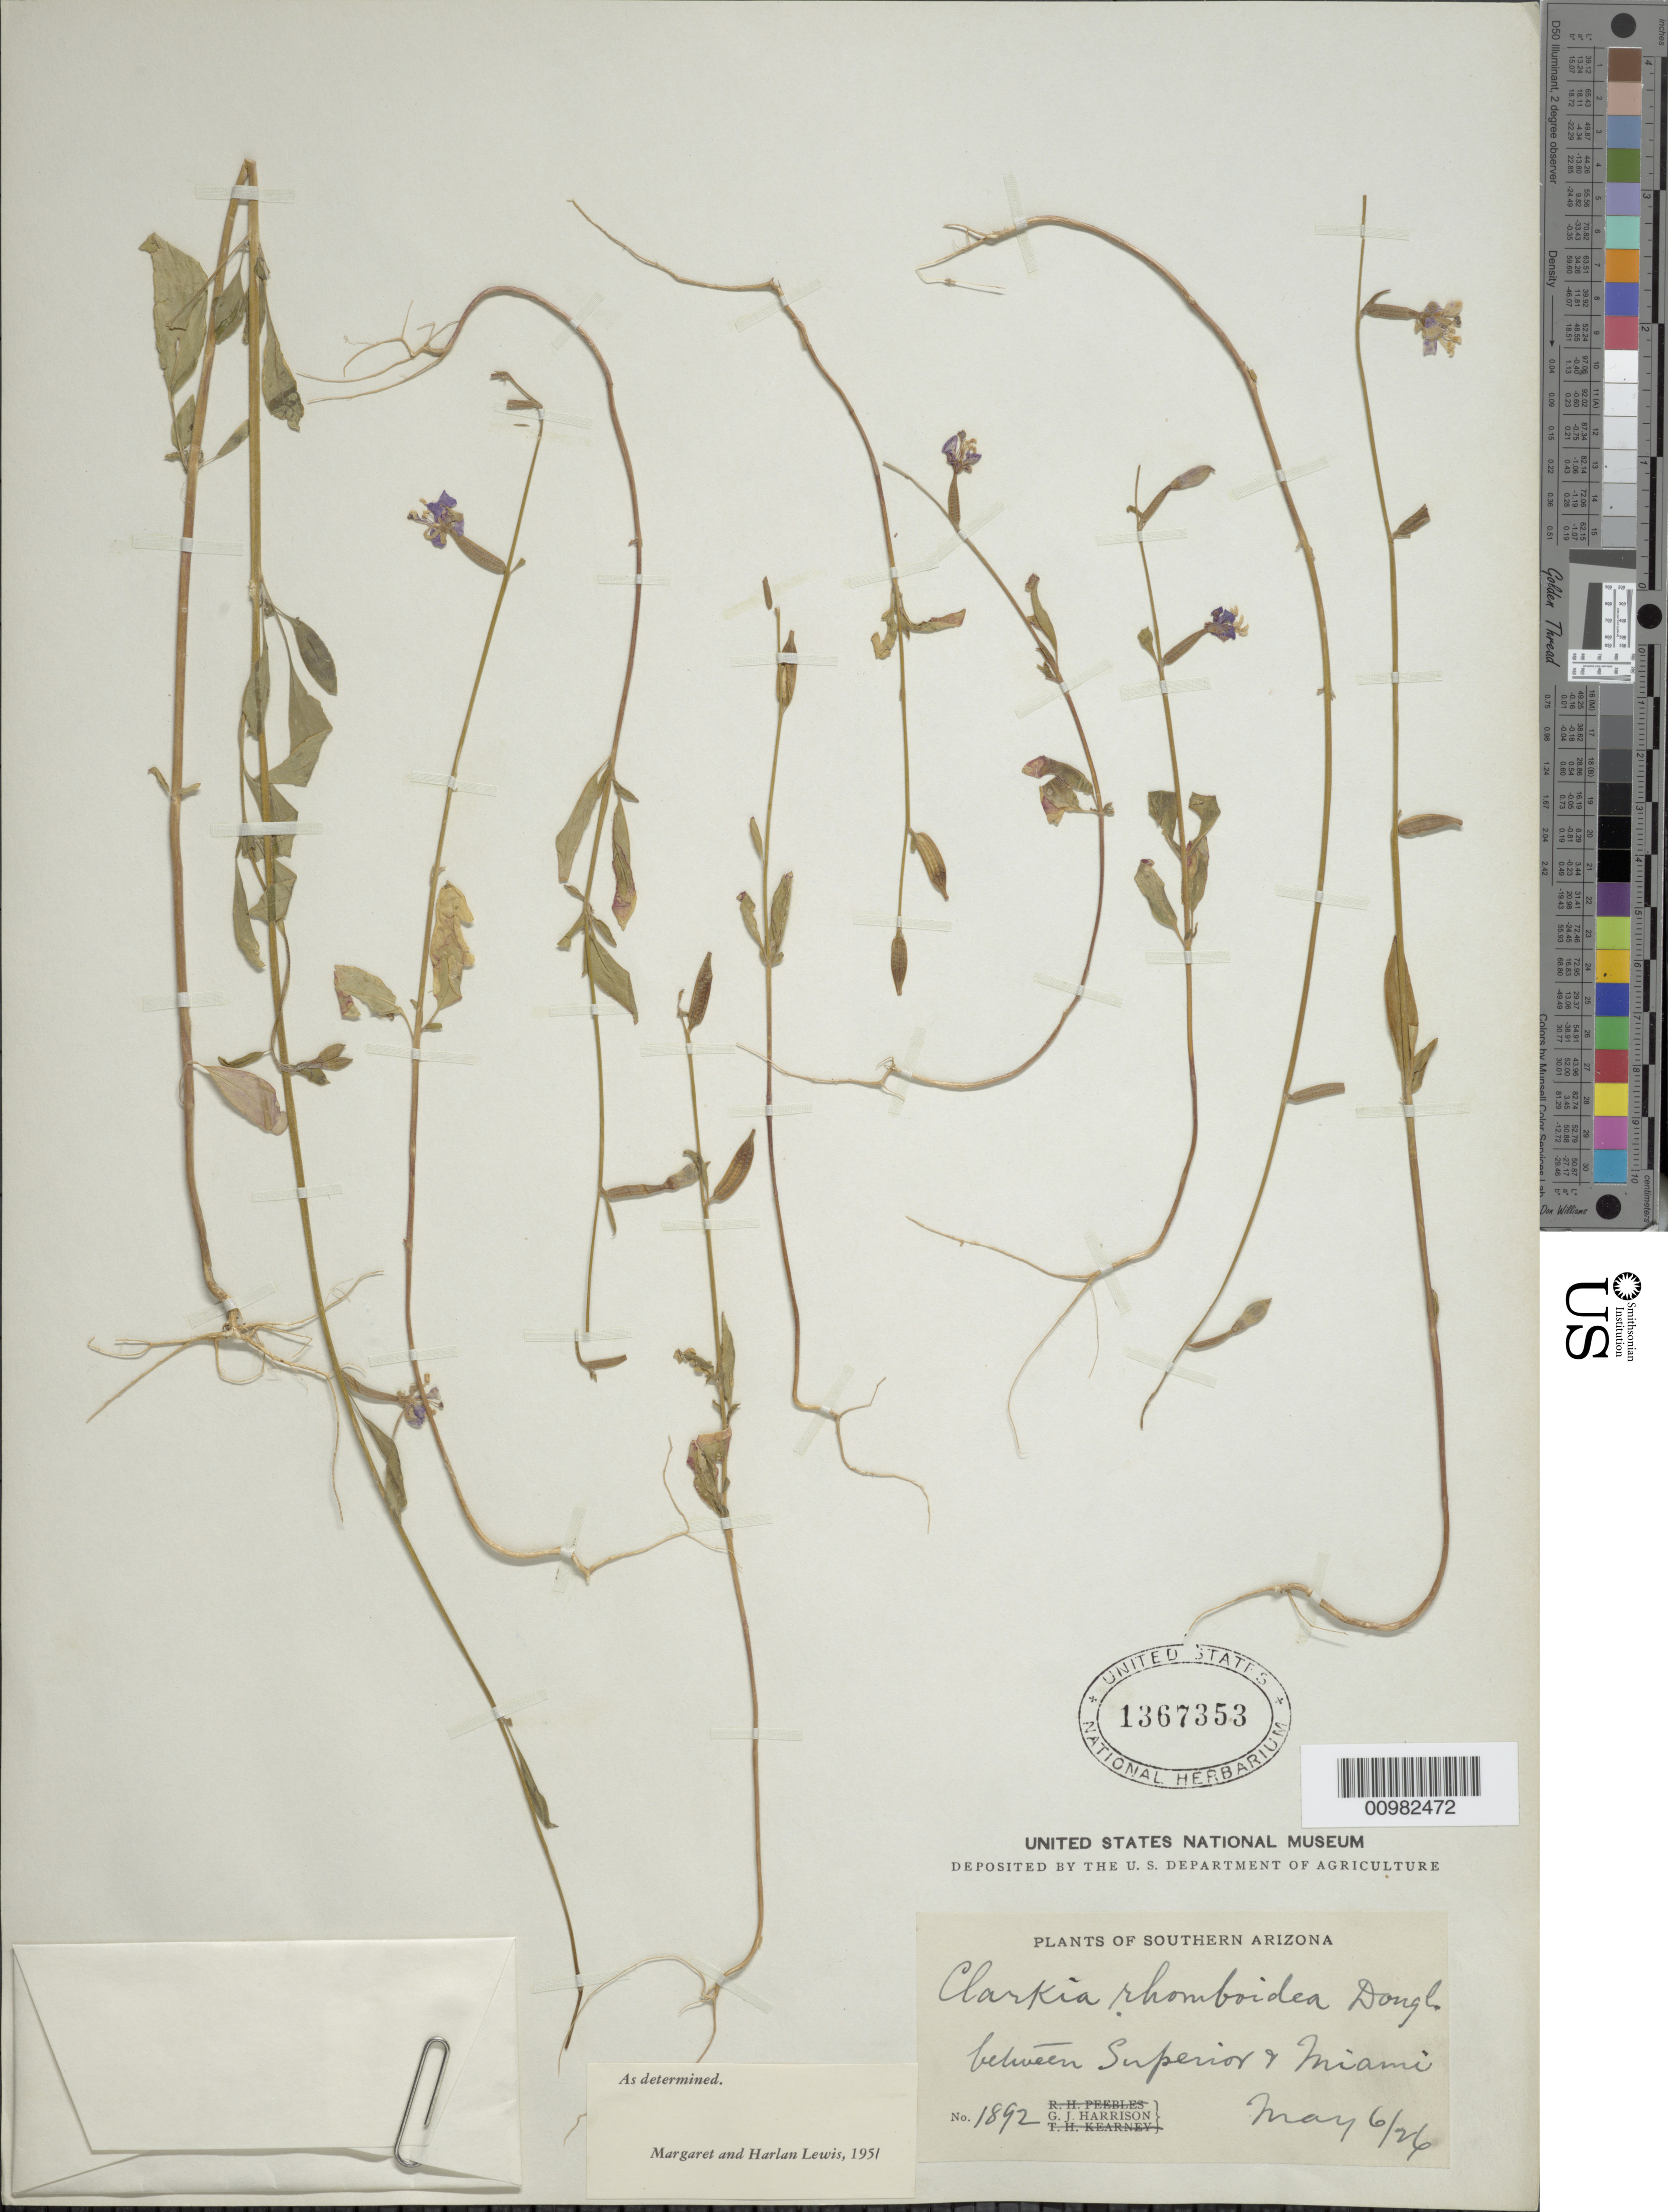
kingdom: Plantae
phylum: Tracheophyta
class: Magnoliopsida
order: Myrtales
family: Onagraceae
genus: Clarkia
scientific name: Clarkia rhomboidea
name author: Douglas ex Hook.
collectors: G. J. Harrison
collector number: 1892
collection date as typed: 06 May 1926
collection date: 1926-05-06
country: United States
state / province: Arizona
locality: Between Superior (Pinal Co.) and Miami (Gila Co.)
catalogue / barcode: US 1367353